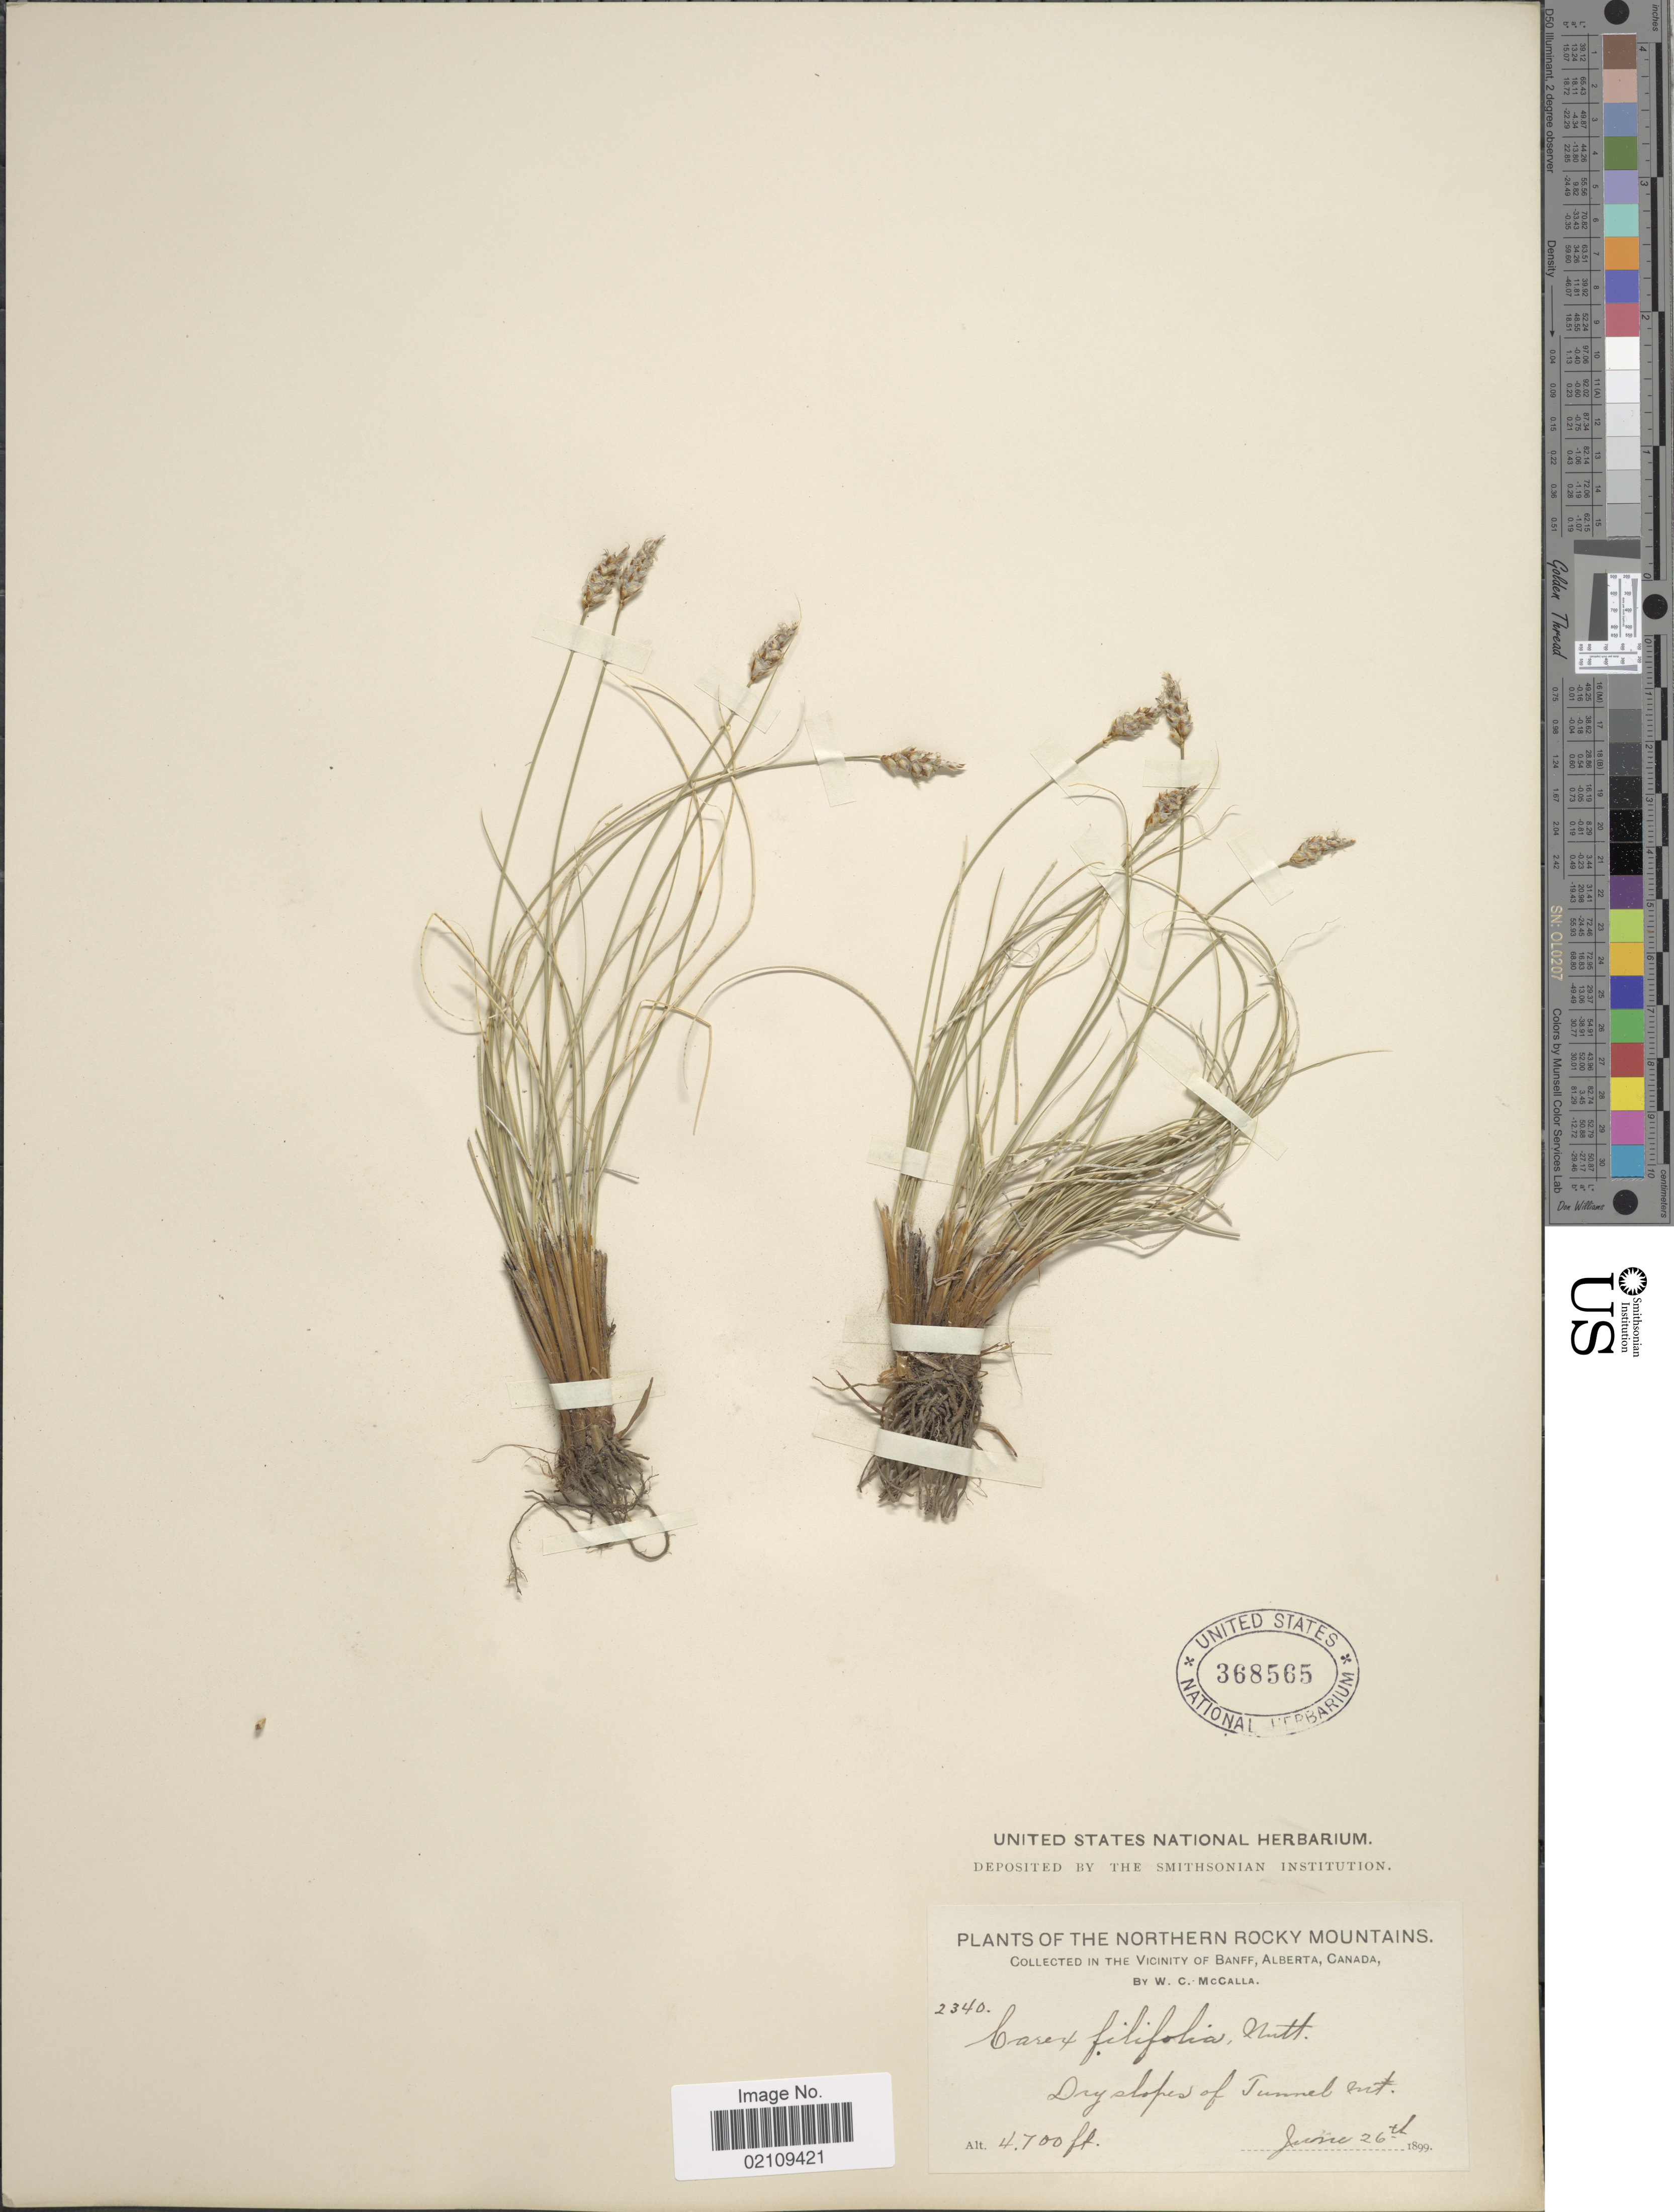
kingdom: Plantae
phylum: Tracheophyta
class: Liliopsida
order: Poales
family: Cyperaceae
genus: Carex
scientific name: Carex filifolia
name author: Nutt.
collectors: W. McCalla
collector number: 2340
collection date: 1899-06-26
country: Canada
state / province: Alberta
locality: The Northern Rocky Mountains, In The Vicinity of Banff, Tunnel Mt.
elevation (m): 1433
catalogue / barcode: US 368565